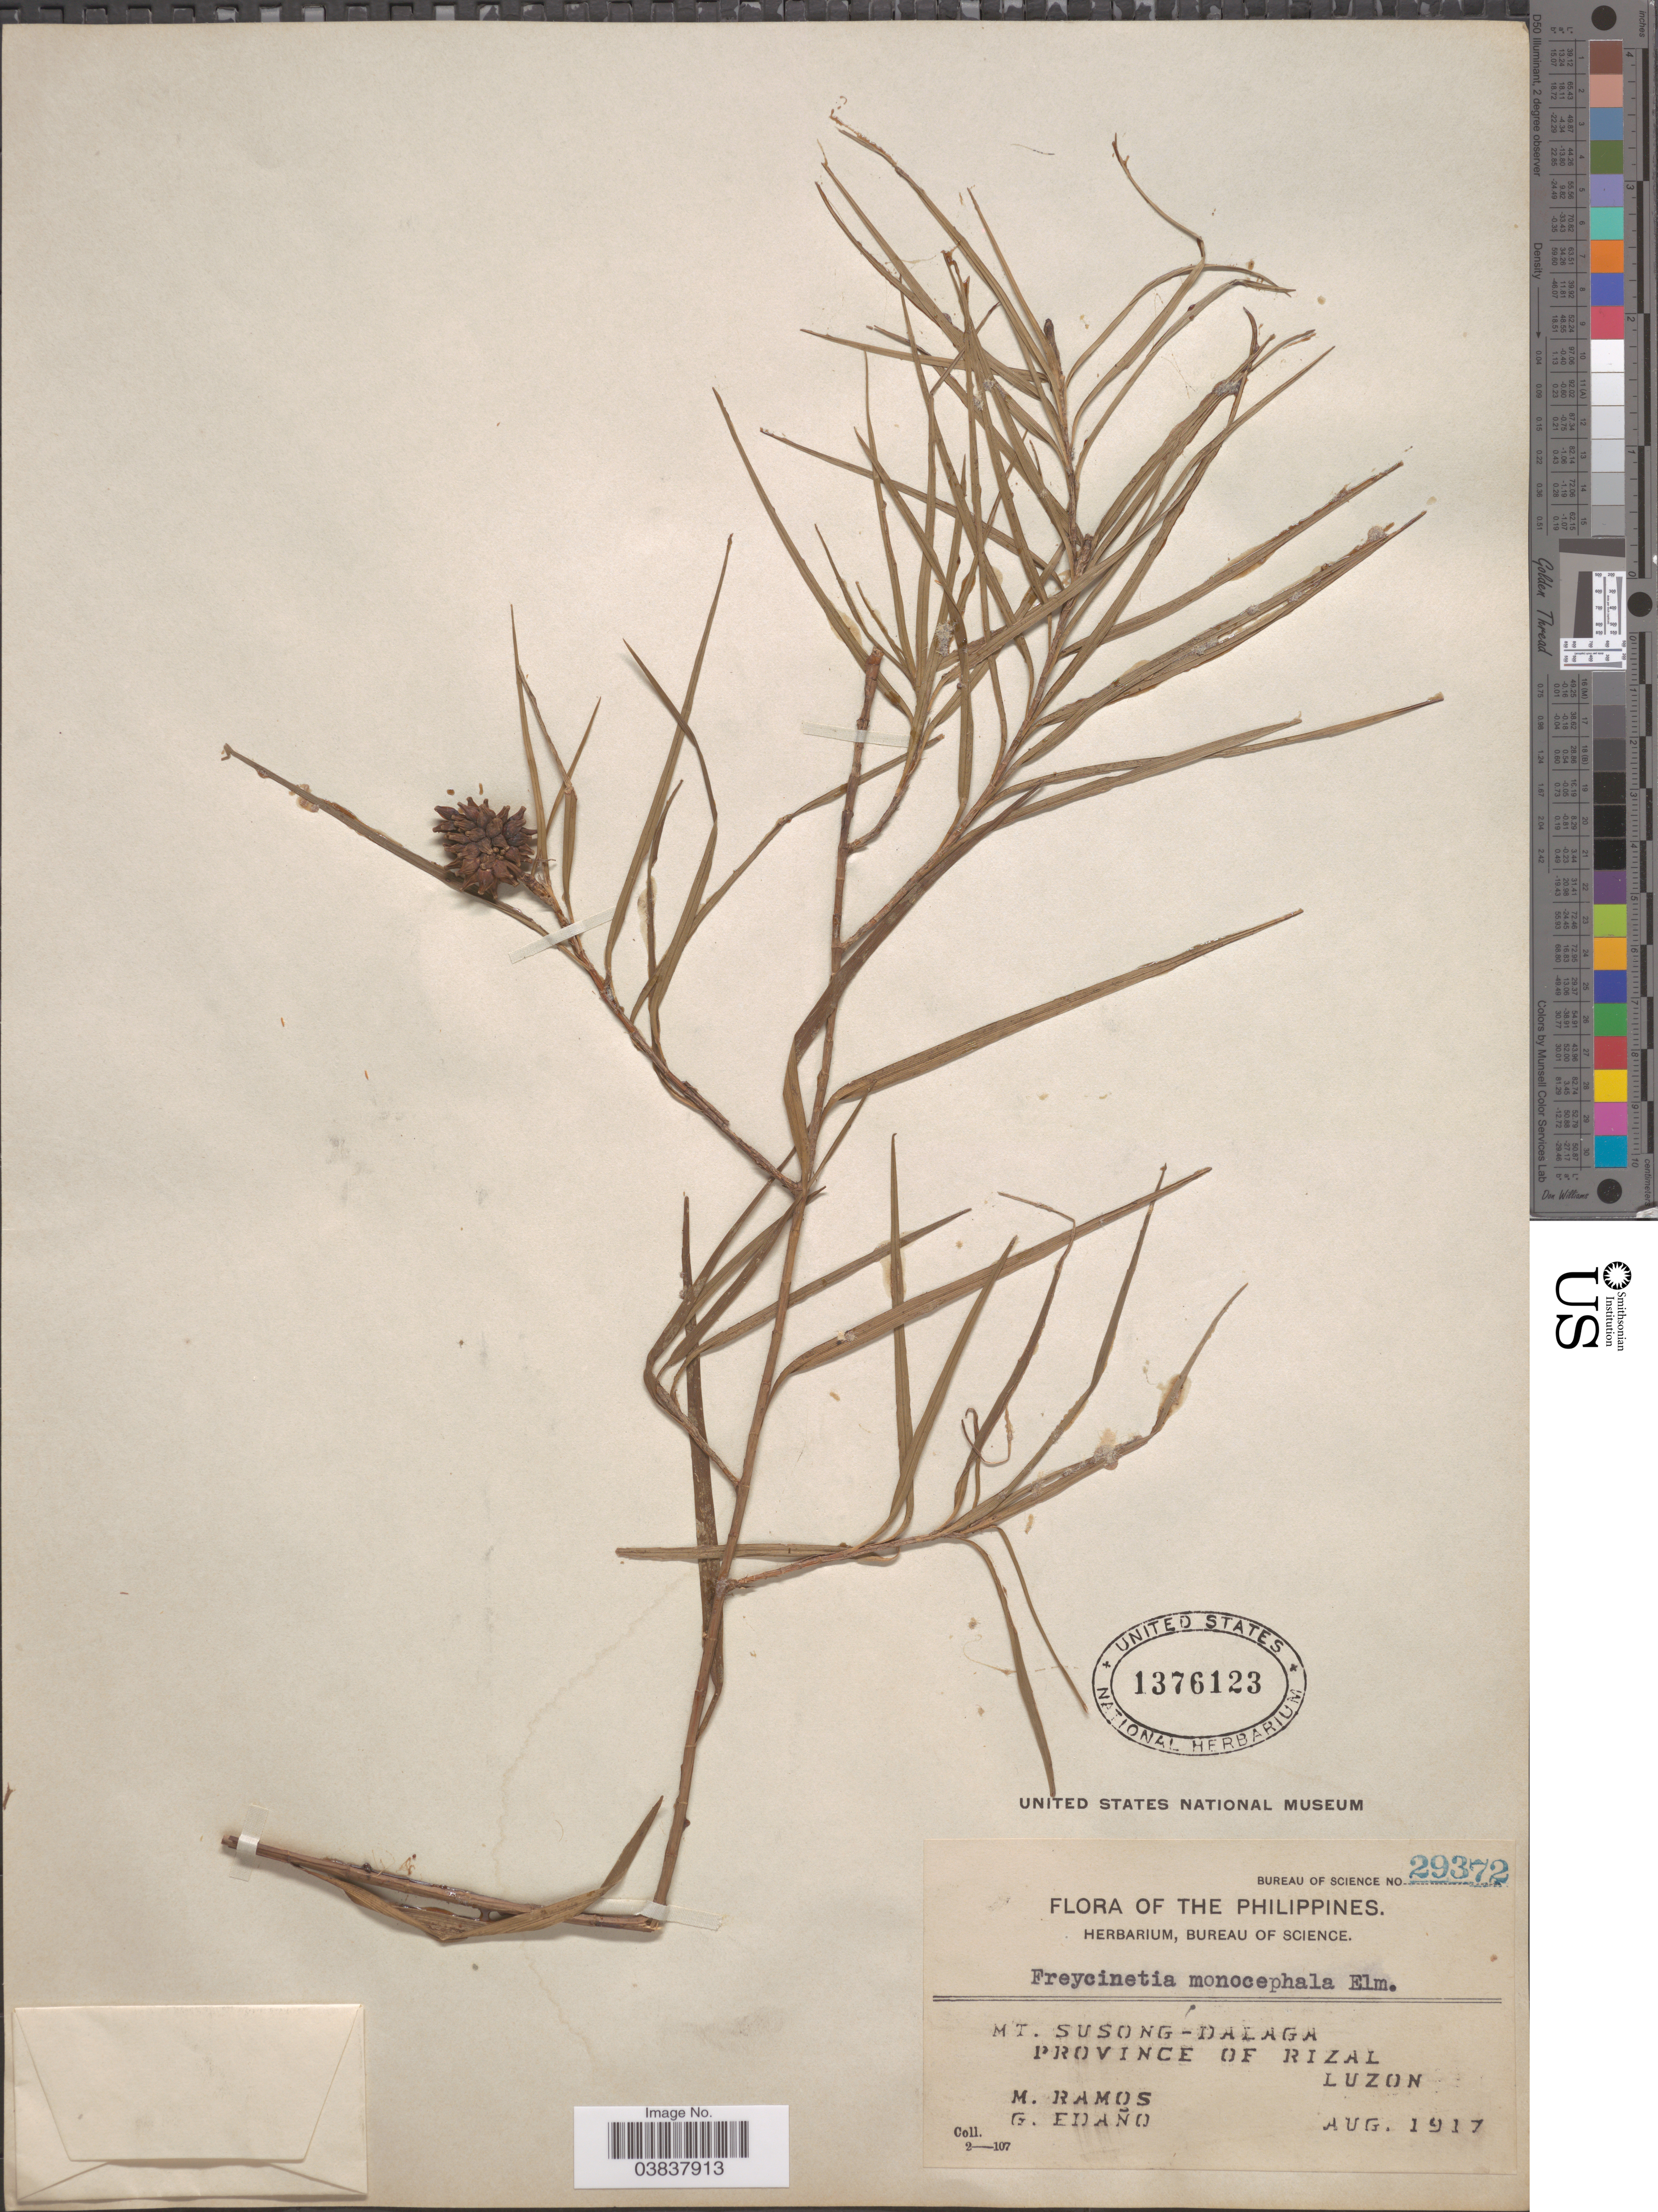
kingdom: Plantae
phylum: Tracheophyta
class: Liliopsida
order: Pandanales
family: Pandanaceae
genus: Freycinetia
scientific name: Freycinetia monocephala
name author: Elmer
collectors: M. Ramos & G. Edaño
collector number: Bureau of Science 29372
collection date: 1917-08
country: Philippines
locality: Mt. Susong - Dalaga. Province of Rizal, Luzon.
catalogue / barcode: US 1376123